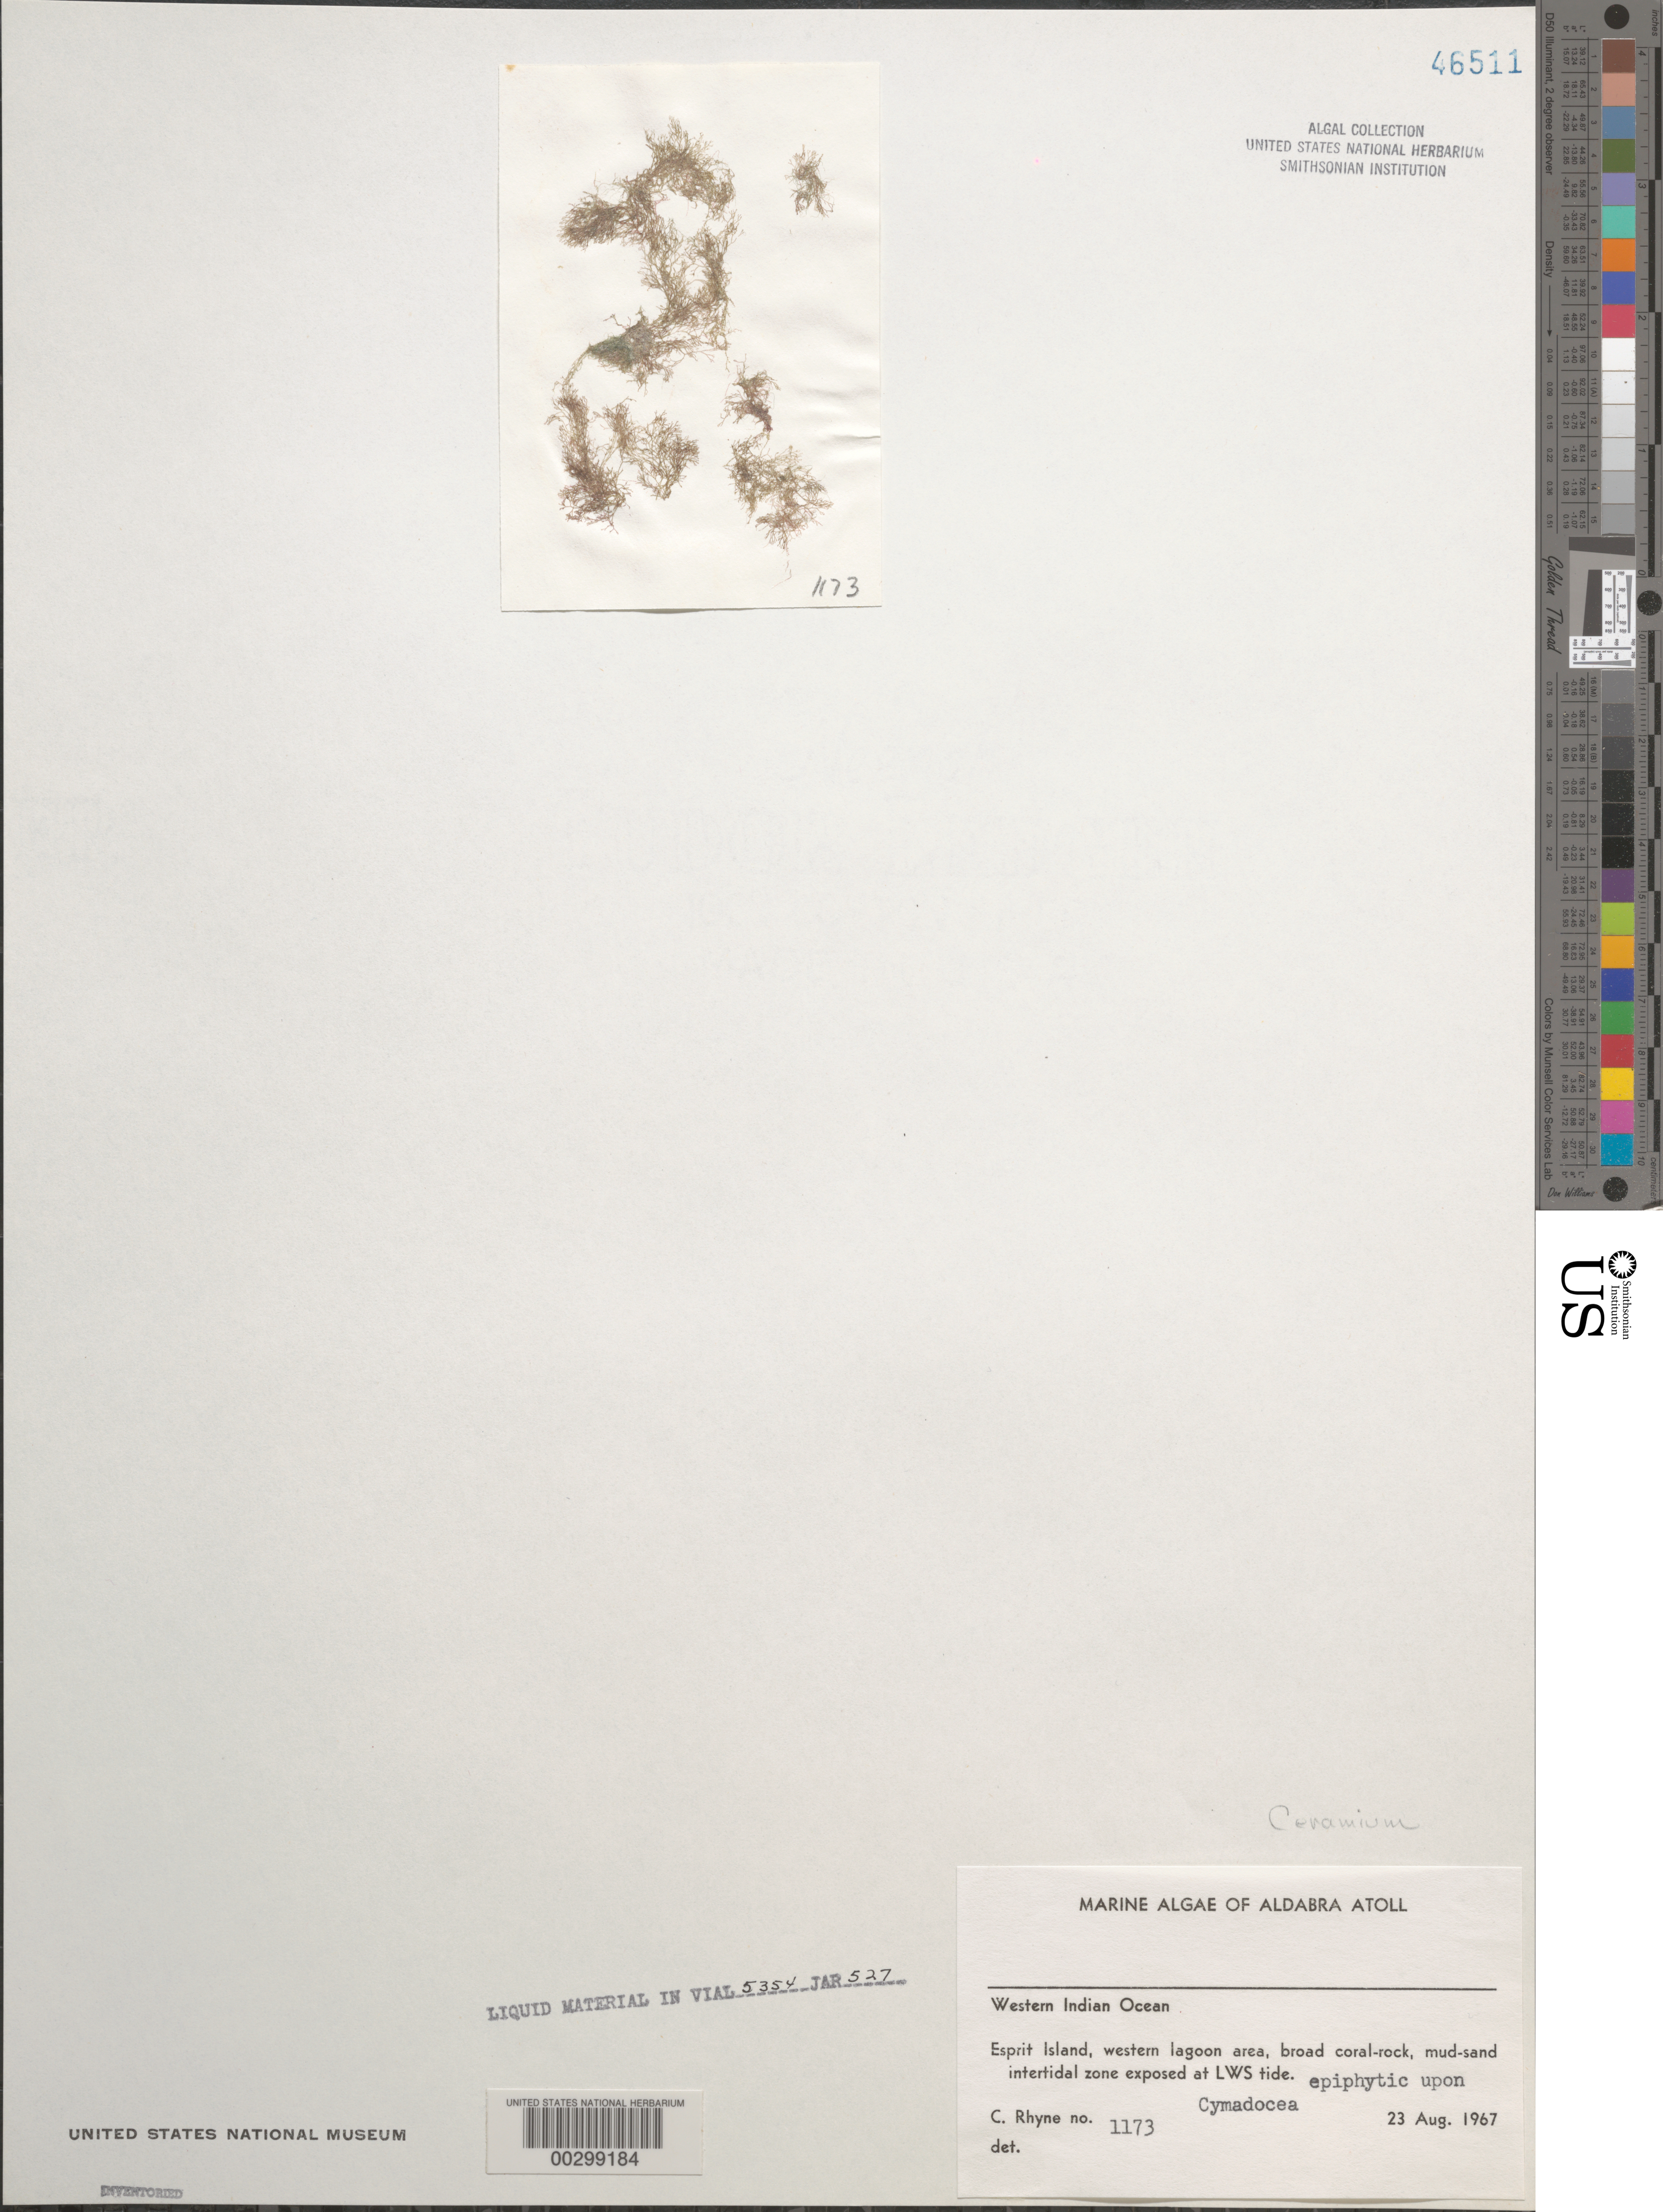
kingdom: Plantae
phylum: Rhodophyta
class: Florideophyceae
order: Ceramiales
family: Ceramiaceae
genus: Ceramium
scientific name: Ceramium sp.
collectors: C. Rhyne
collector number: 1173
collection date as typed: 23 Aug 1967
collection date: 1967-08-23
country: Seychelles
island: Aldabra Atoll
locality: Ile Esprit, Western lagoon area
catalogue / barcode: US 46511